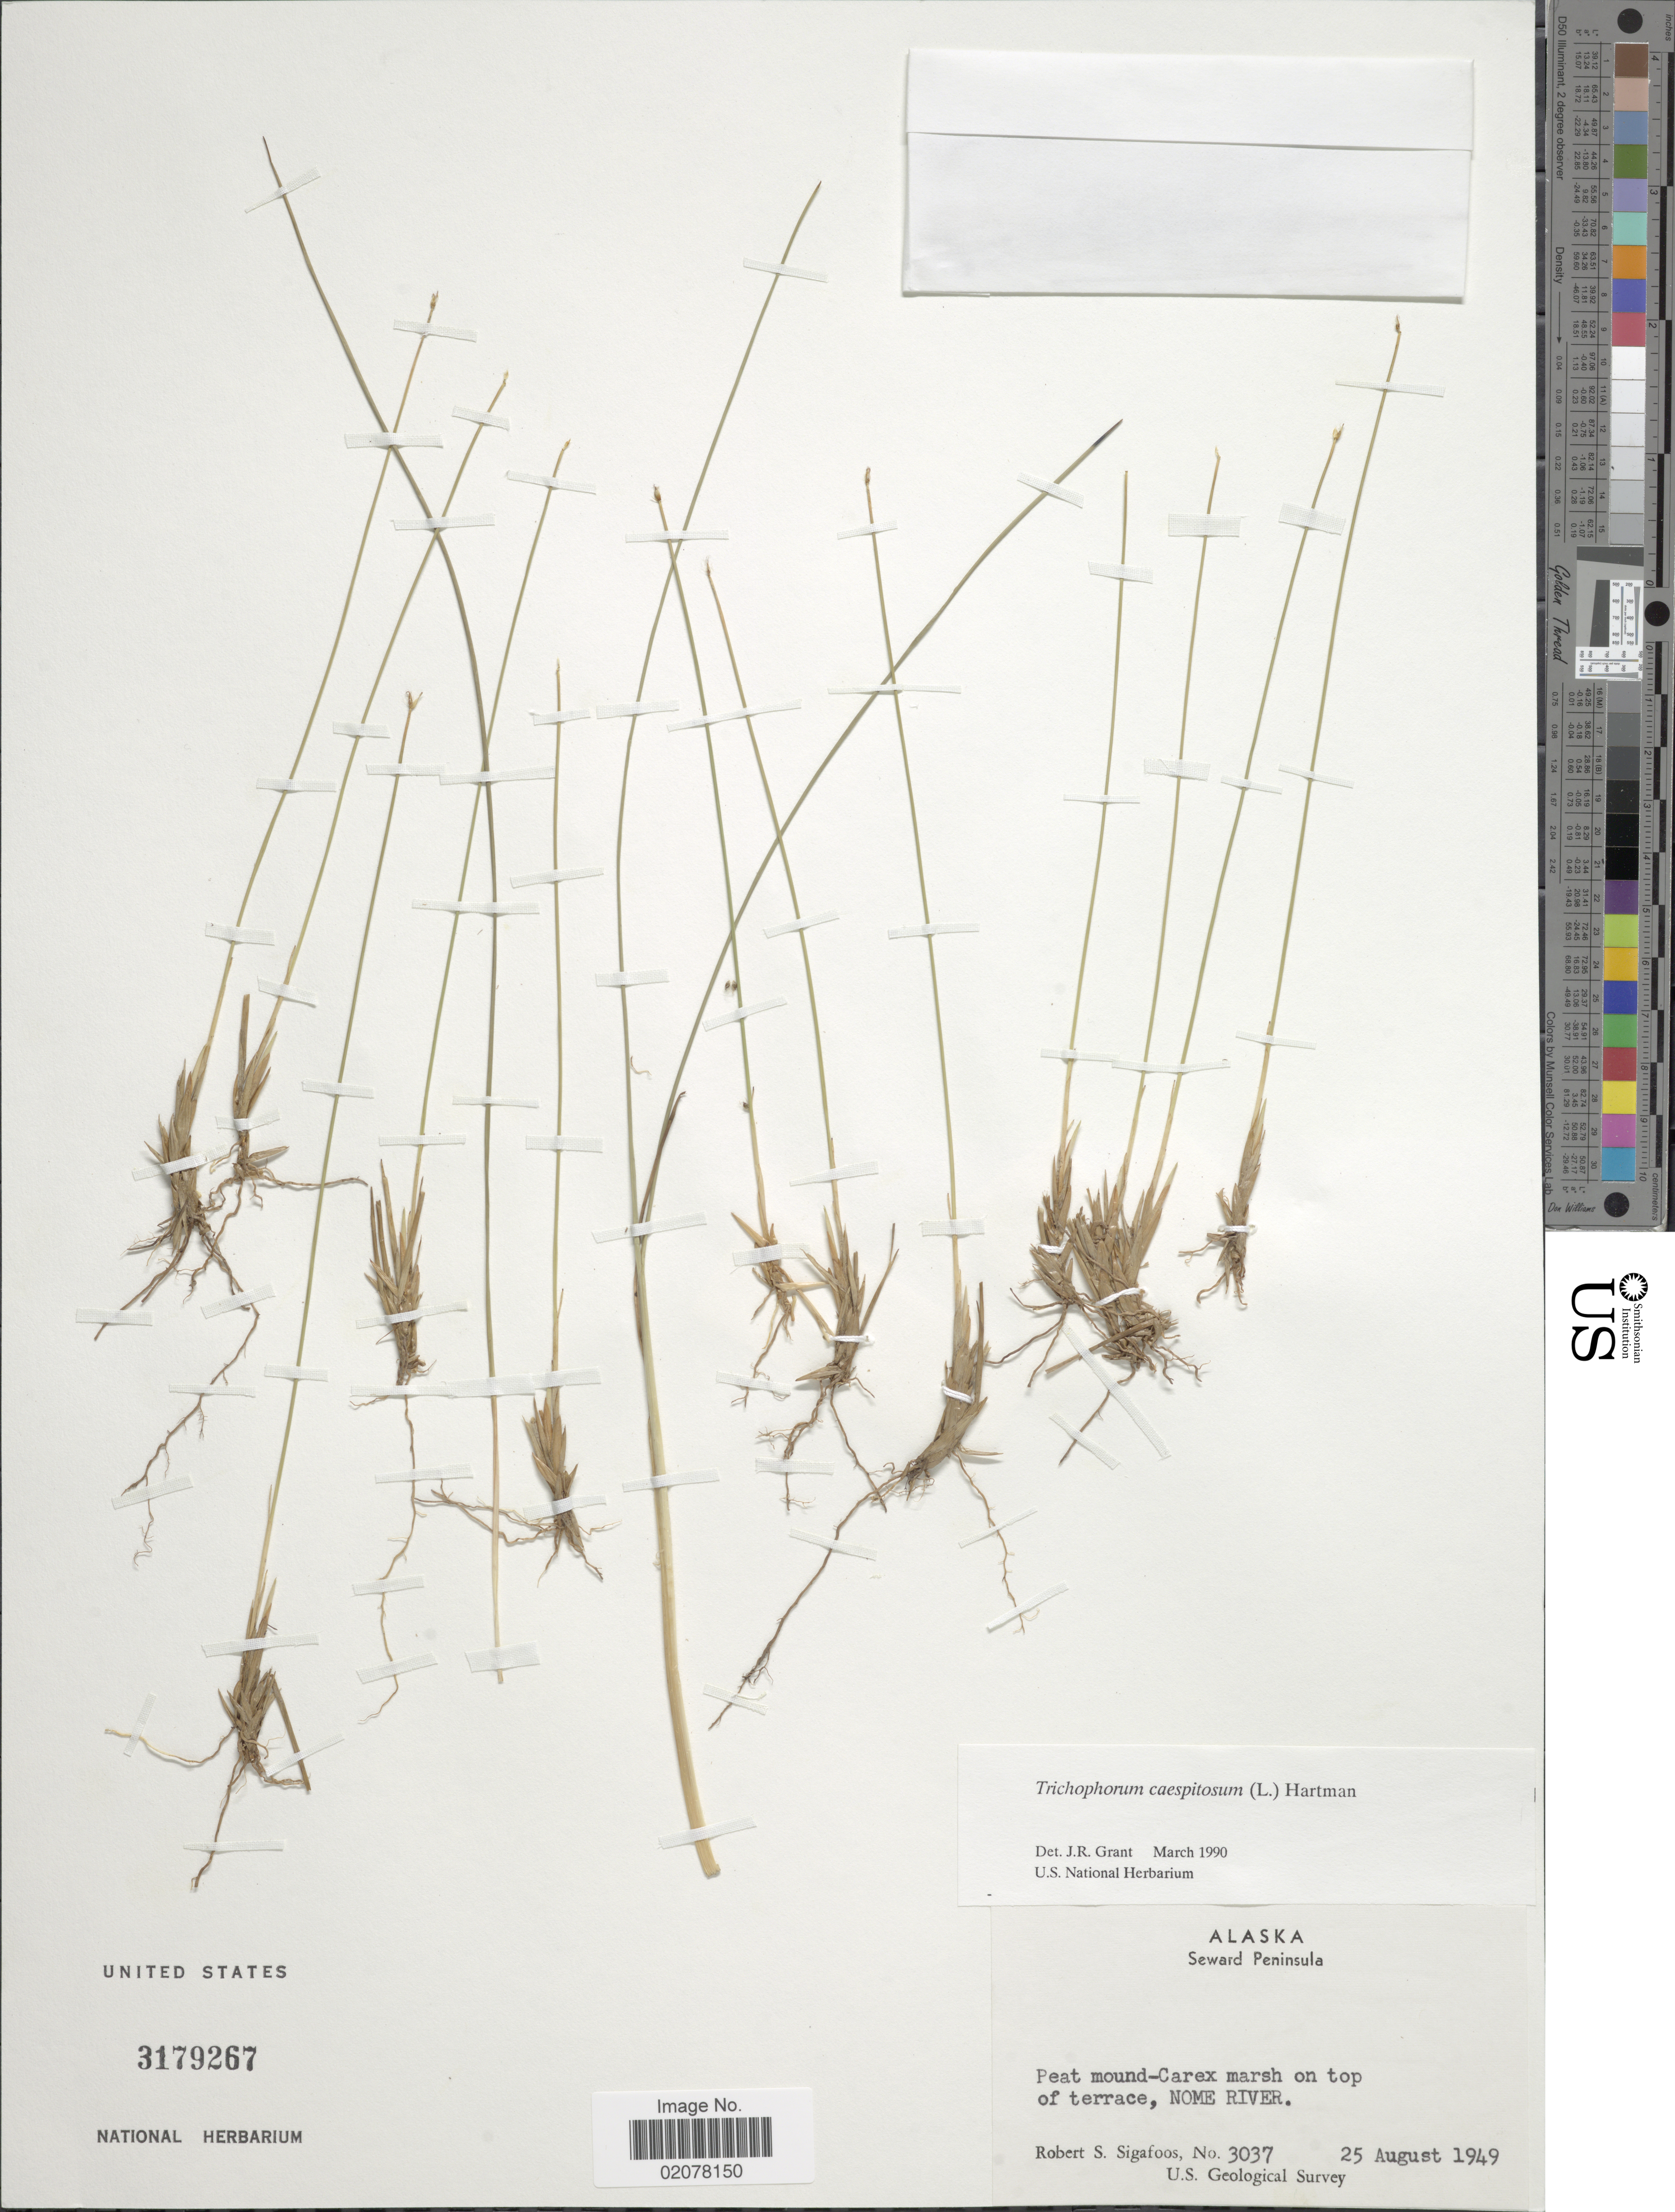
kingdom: Plantae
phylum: Tracheophyta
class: Liliopsida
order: Poales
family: Cyperaceae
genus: Trichophorum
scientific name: Trichophorum cespitosum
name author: (L.) Hartm.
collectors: R. Sigafoos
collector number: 3037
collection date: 1949-08-25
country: United States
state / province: Alaska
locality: Seward Peninsula, Peat mound-carex marsh on top of terrace, Nome River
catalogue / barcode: US 3179267